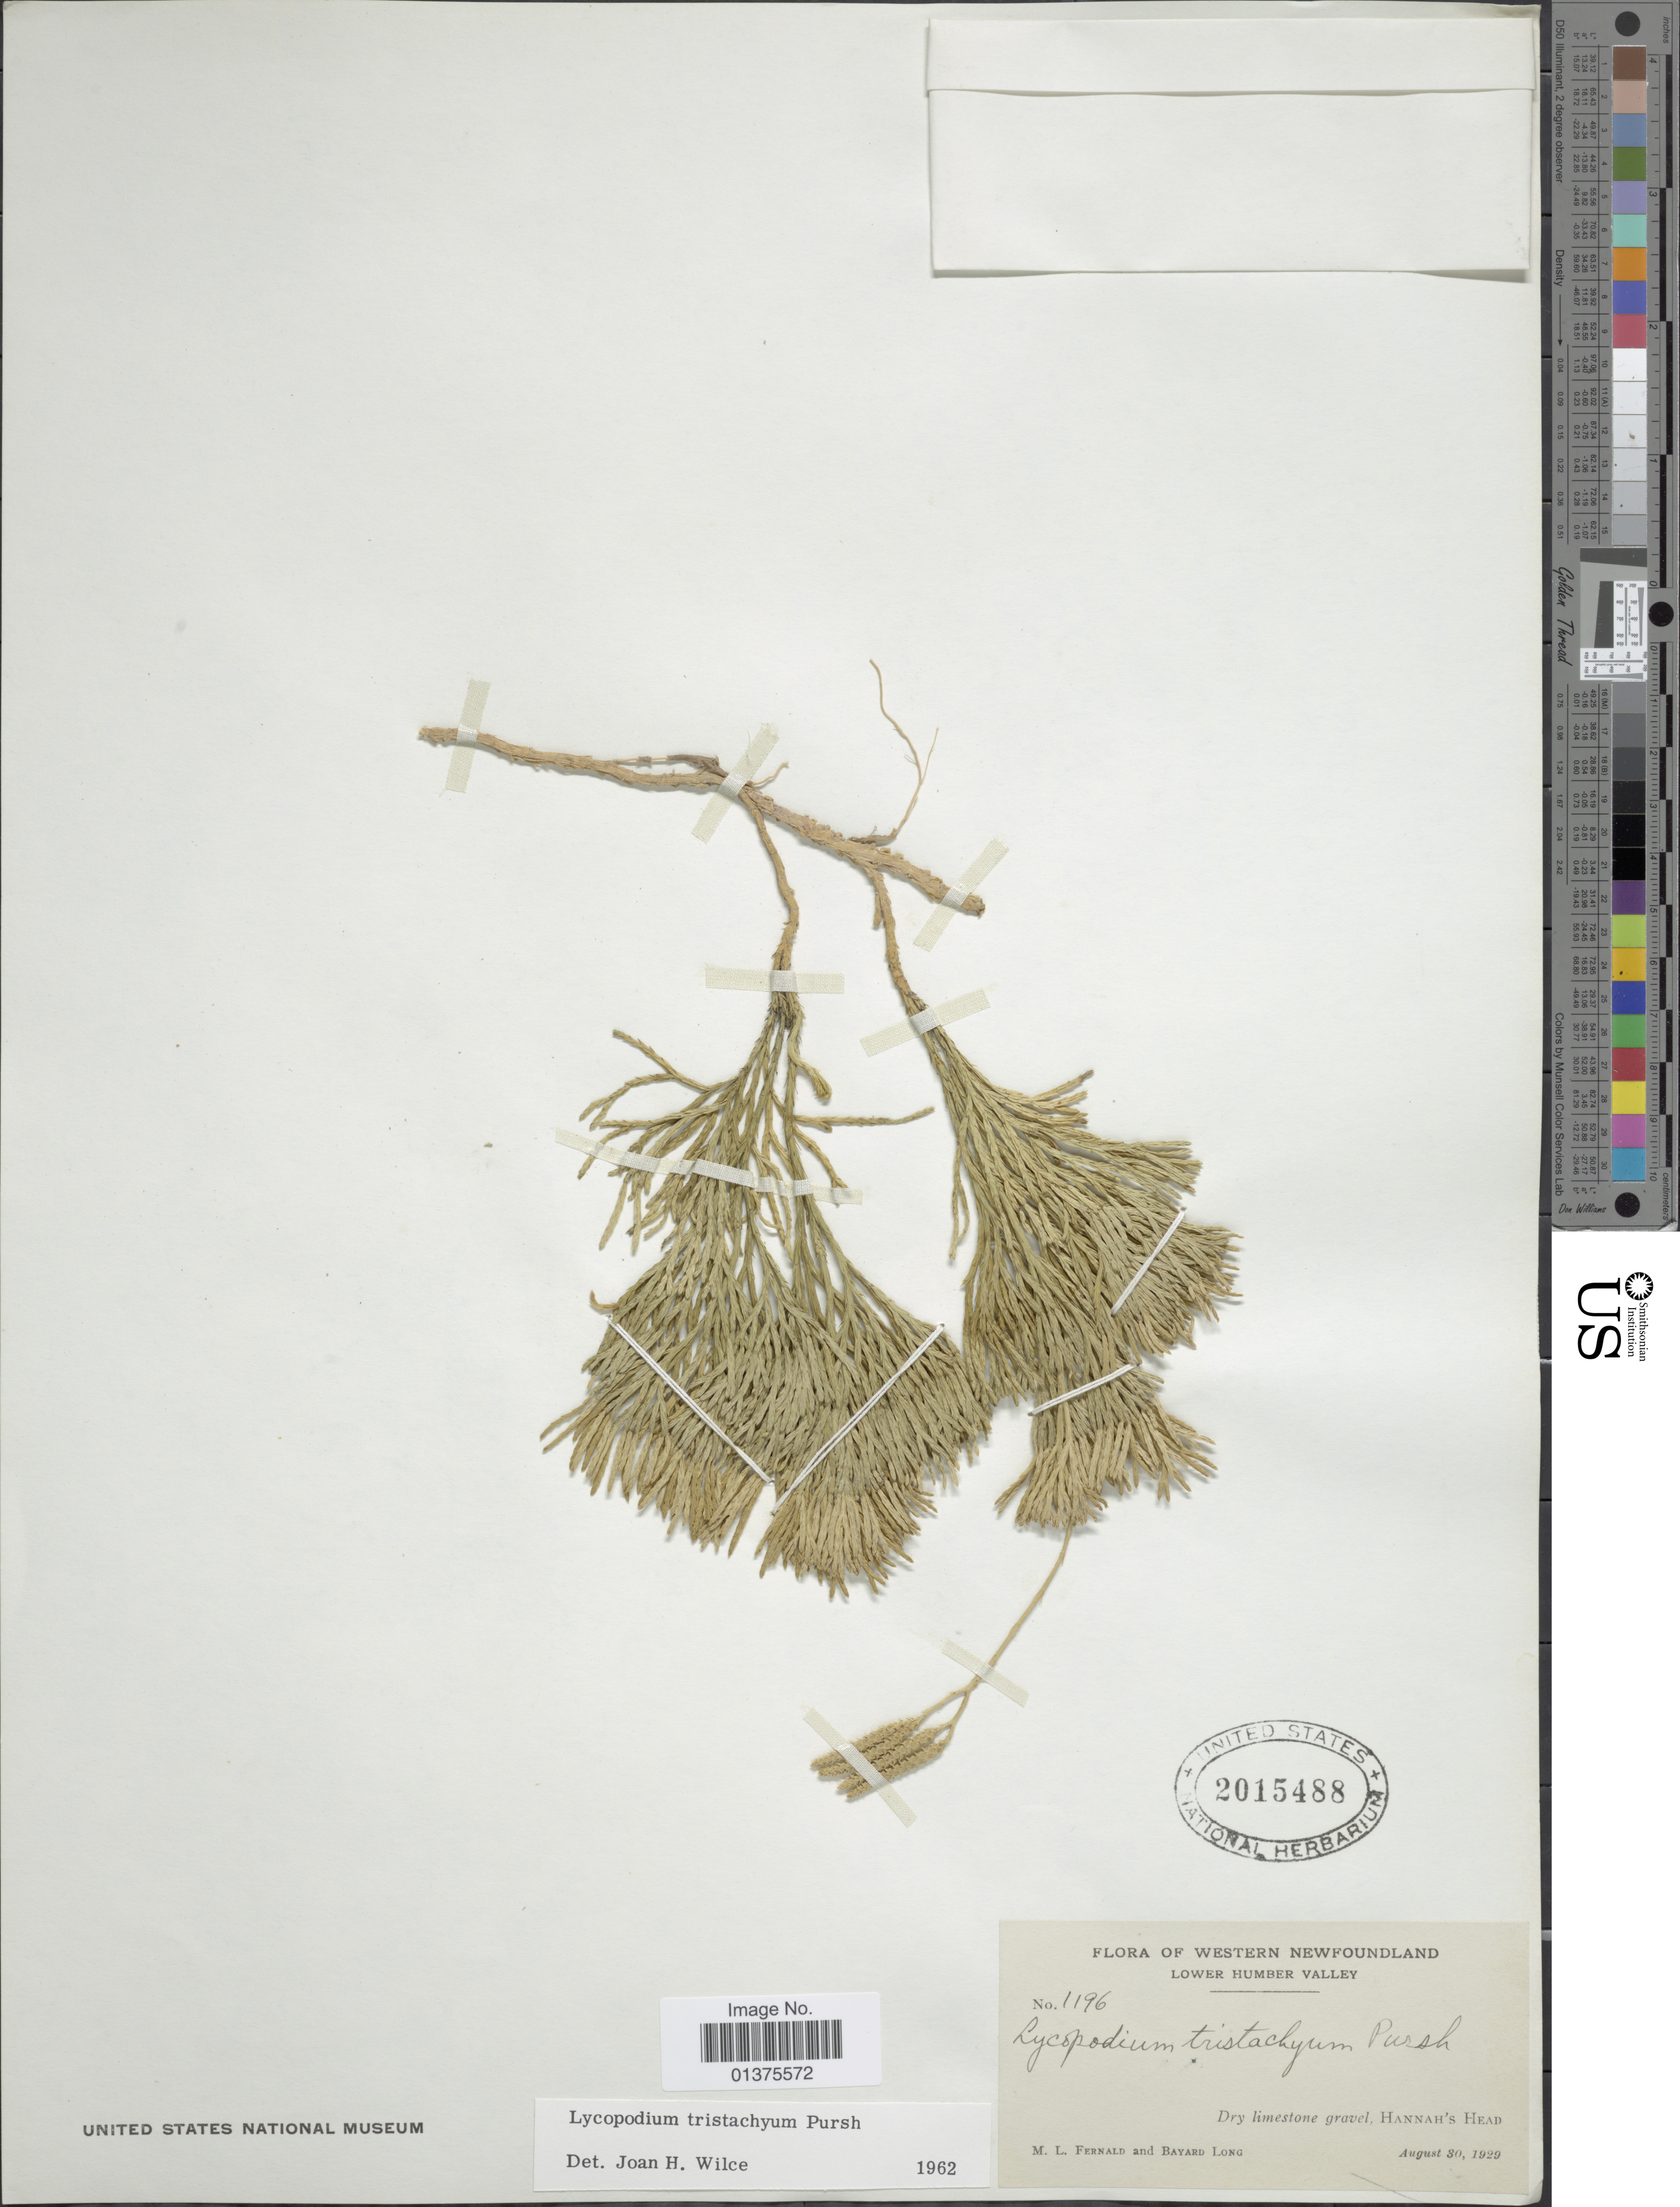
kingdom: Plantae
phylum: Tracheophyta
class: Lycopodiopsida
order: Lycopodiales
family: Lycopodiaceae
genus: Diphasiastrum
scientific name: Diphasiastrum tristachyum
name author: (Pursh) Holub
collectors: M. L. Fernald & B. Long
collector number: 1196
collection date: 1929-08-30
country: Canada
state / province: Newfoundland and Labrador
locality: Lower Humber Valley, dry limestone gravel, Hannah's Head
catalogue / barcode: US 2015488